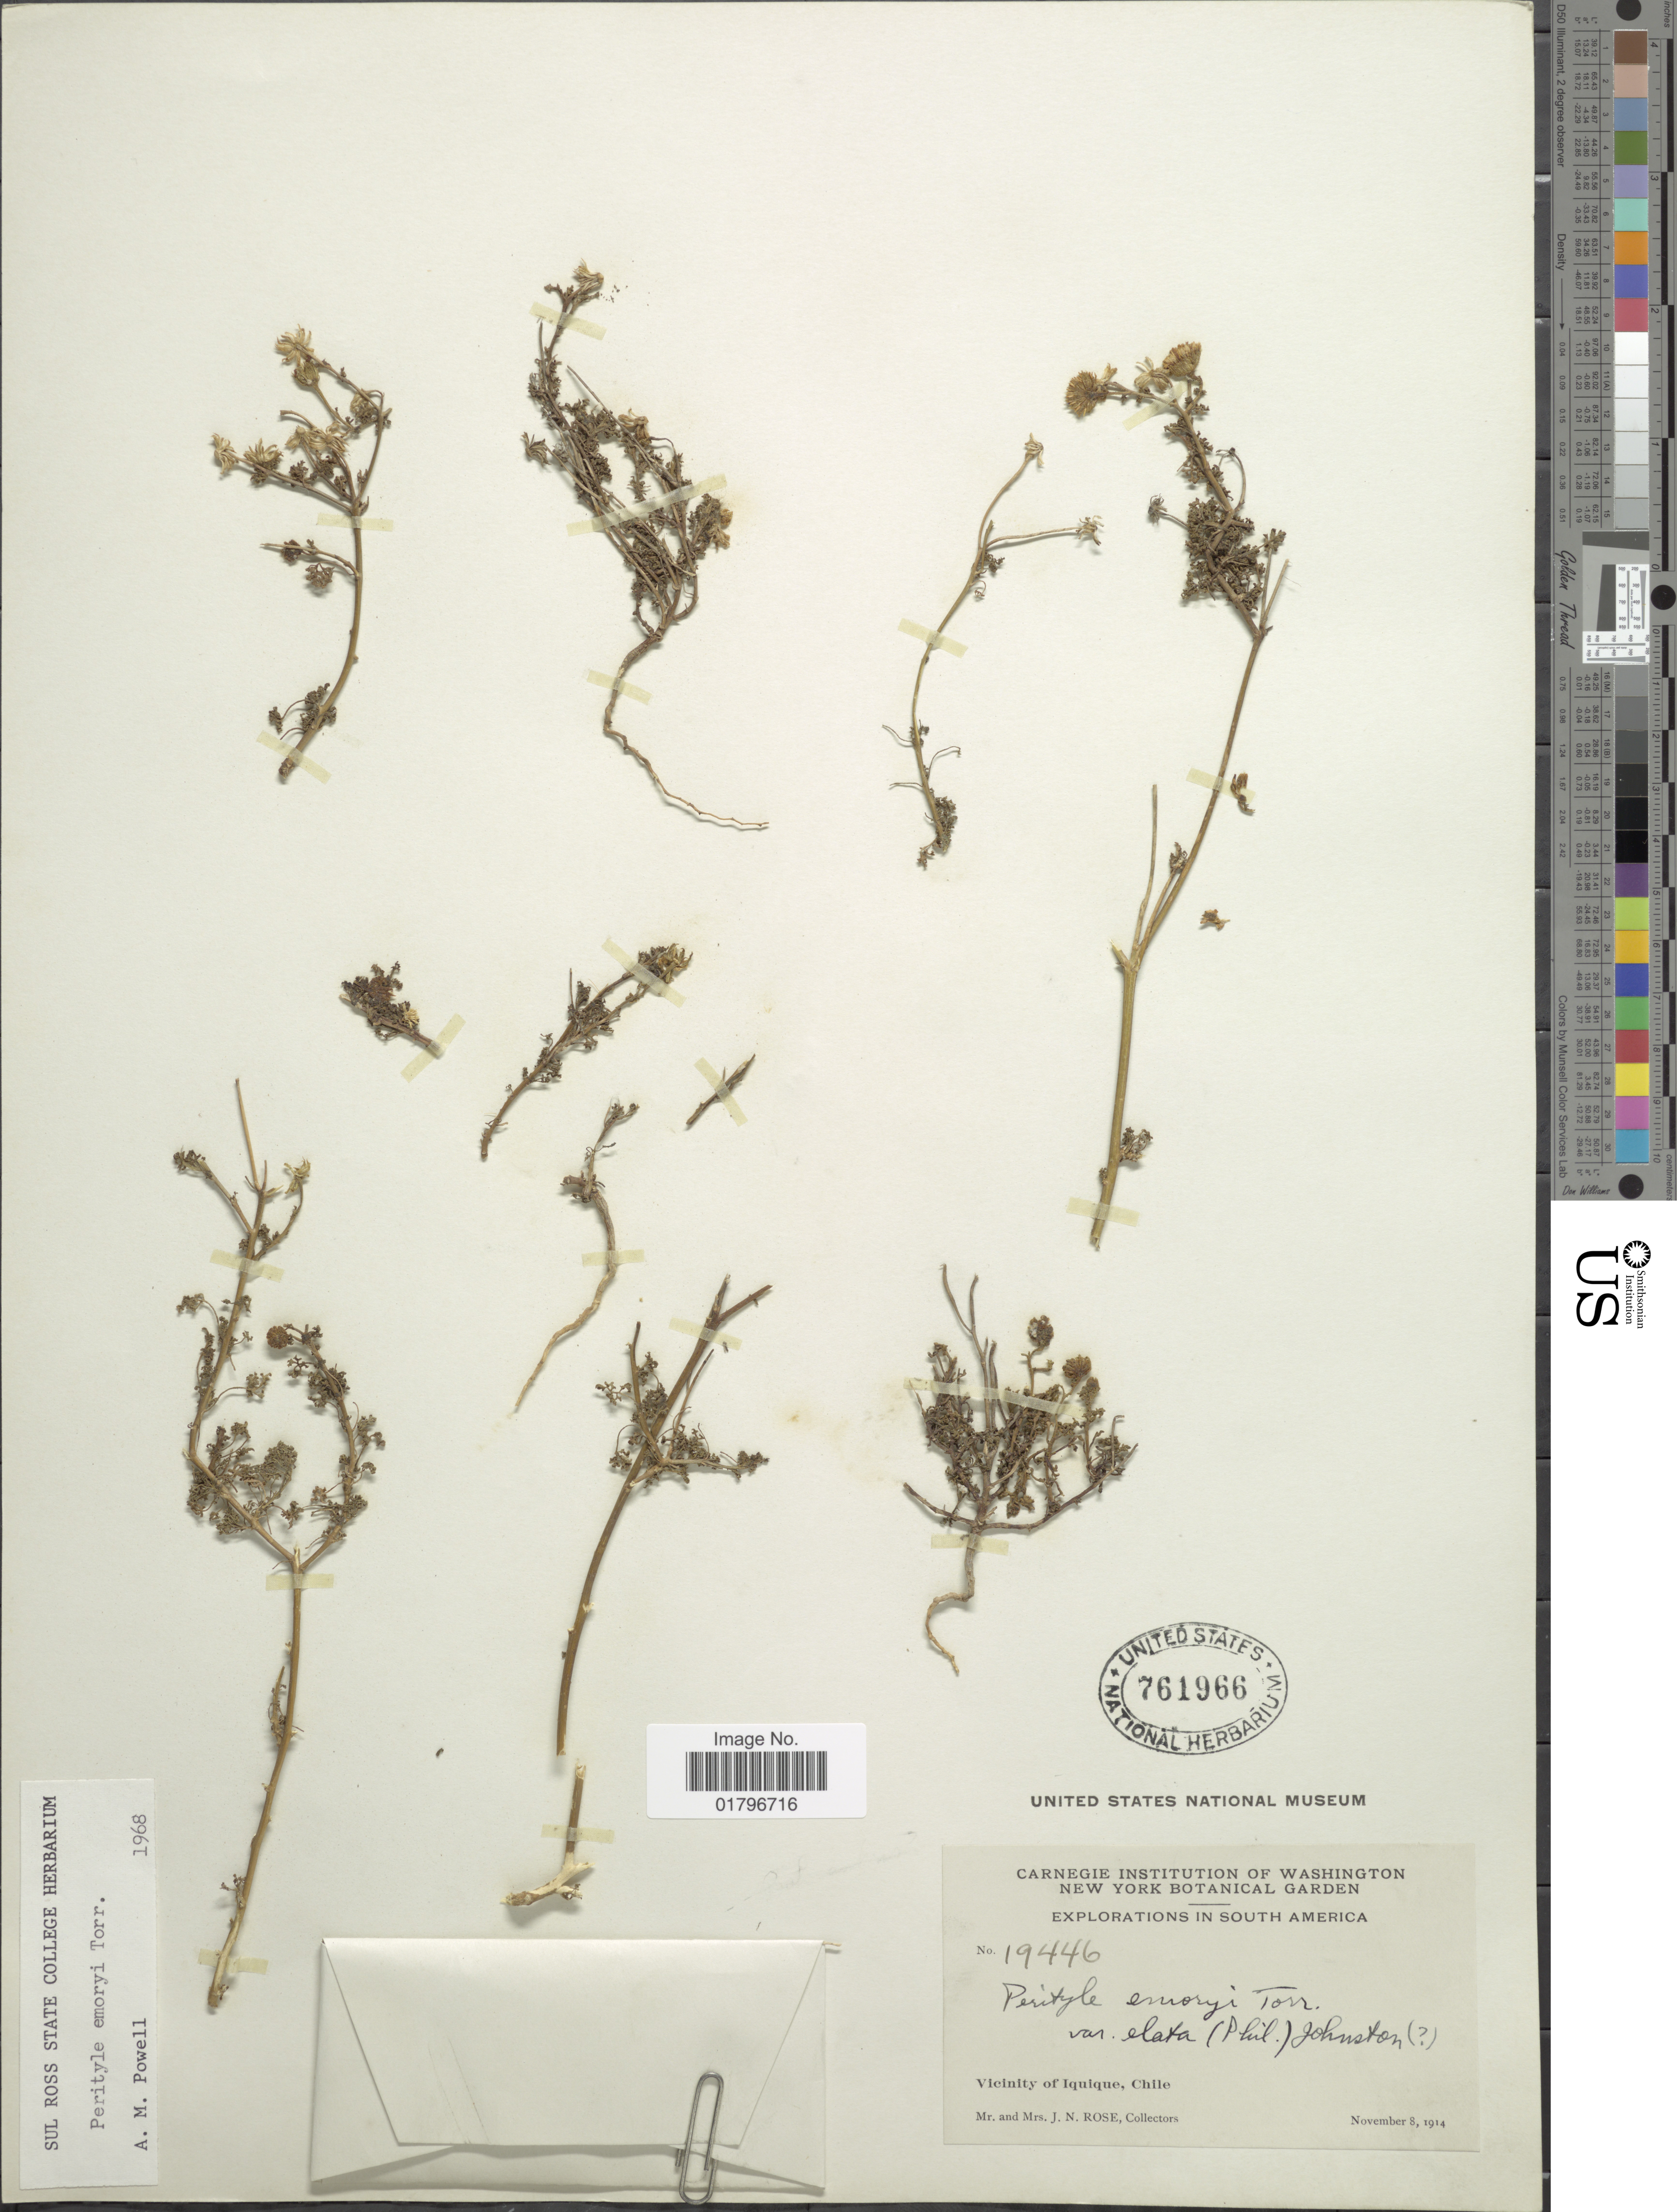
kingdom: Plantae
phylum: Tracheophyta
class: Magnoliopsida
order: Asterales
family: Asteraceae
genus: Perityle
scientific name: Perityle emoryi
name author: Torr.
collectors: J. N. Rose & L. B. Rose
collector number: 19446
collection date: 1914-11-08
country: Chile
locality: Vicinity of Iquique, Chile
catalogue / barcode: US 761966